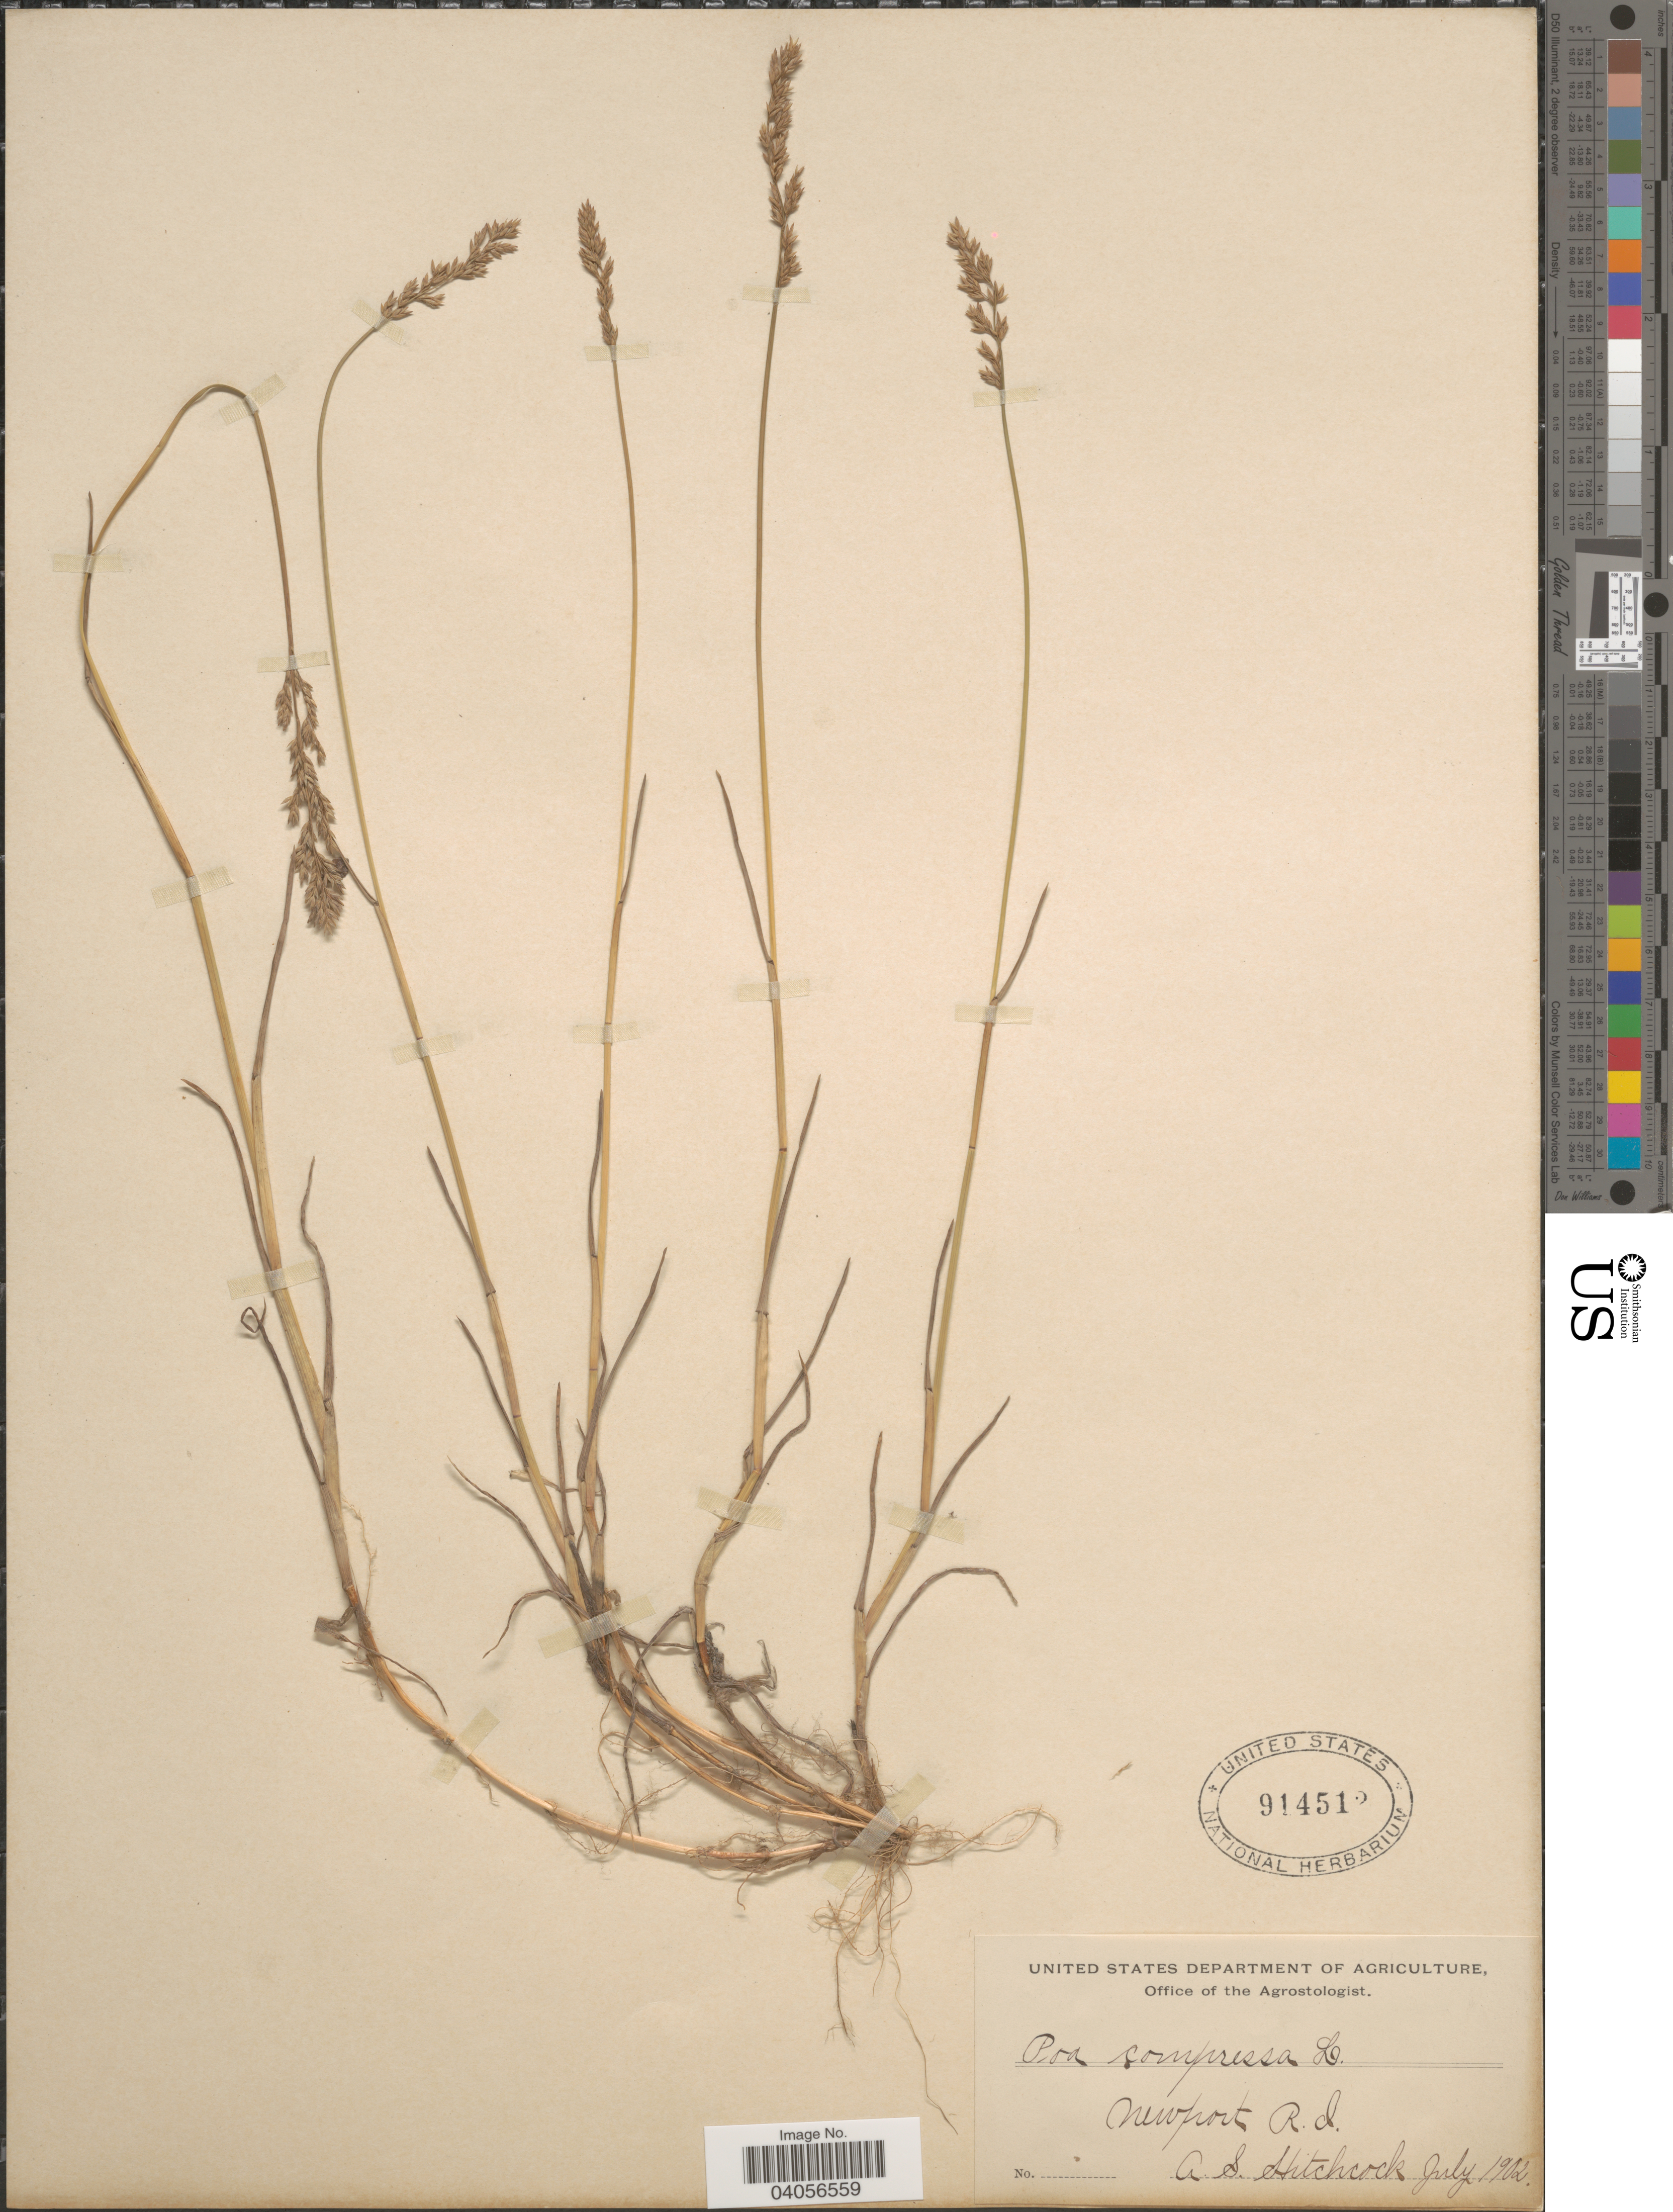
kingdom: Plantae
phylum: Tracheophyta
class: Liliopsida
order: Poales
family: Poaceae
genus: Poa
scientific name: Poa compressa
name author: L.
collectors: A. S. Hitchcock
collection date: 1902-07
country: United States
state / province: Rhode Island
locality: Newport.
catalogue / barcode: US 914512